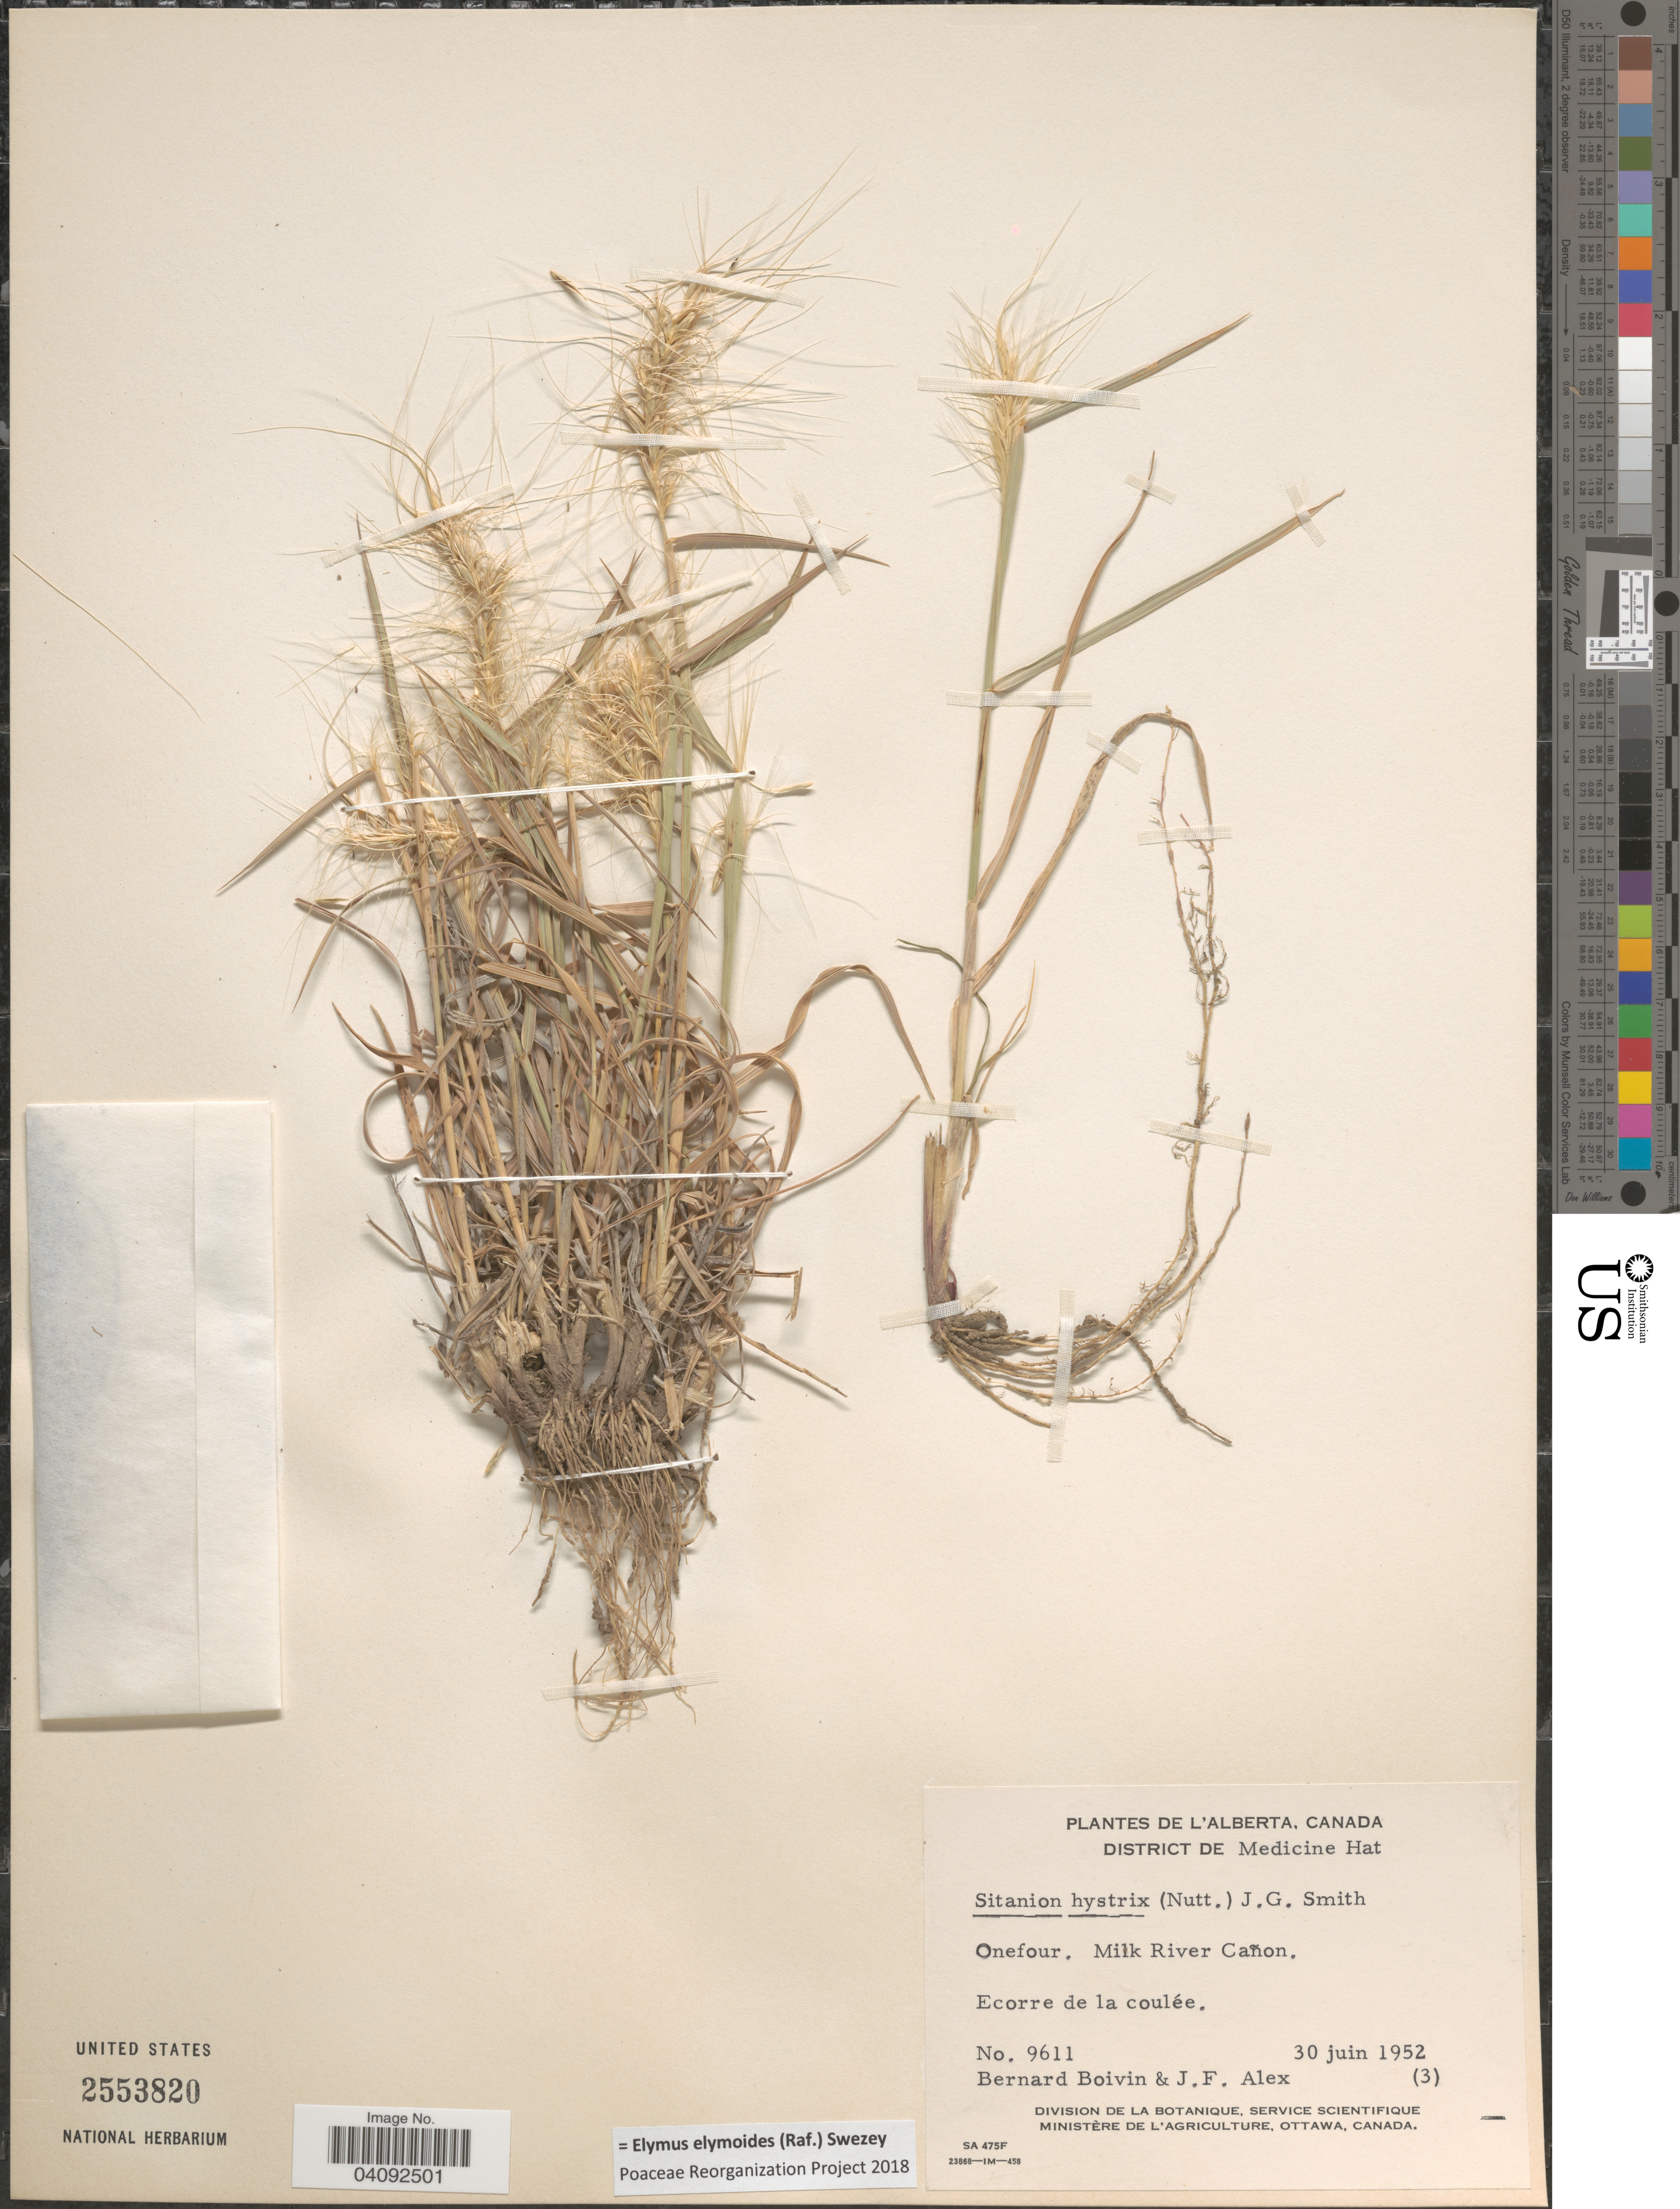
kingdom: Plantae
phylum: Tracheophyta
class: Liliopsida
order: Poales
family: Poaceae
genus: Elymus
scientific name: Elymus elymoides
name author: (Raf.) Swezey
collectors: J. R. B. Boivin & J. F. Alex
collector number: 9611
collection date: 1952-06-30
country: Canada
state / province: Alberta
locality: District de Medicine Hat. Onefour. Milk River Cañon.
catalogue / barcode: US 2553820